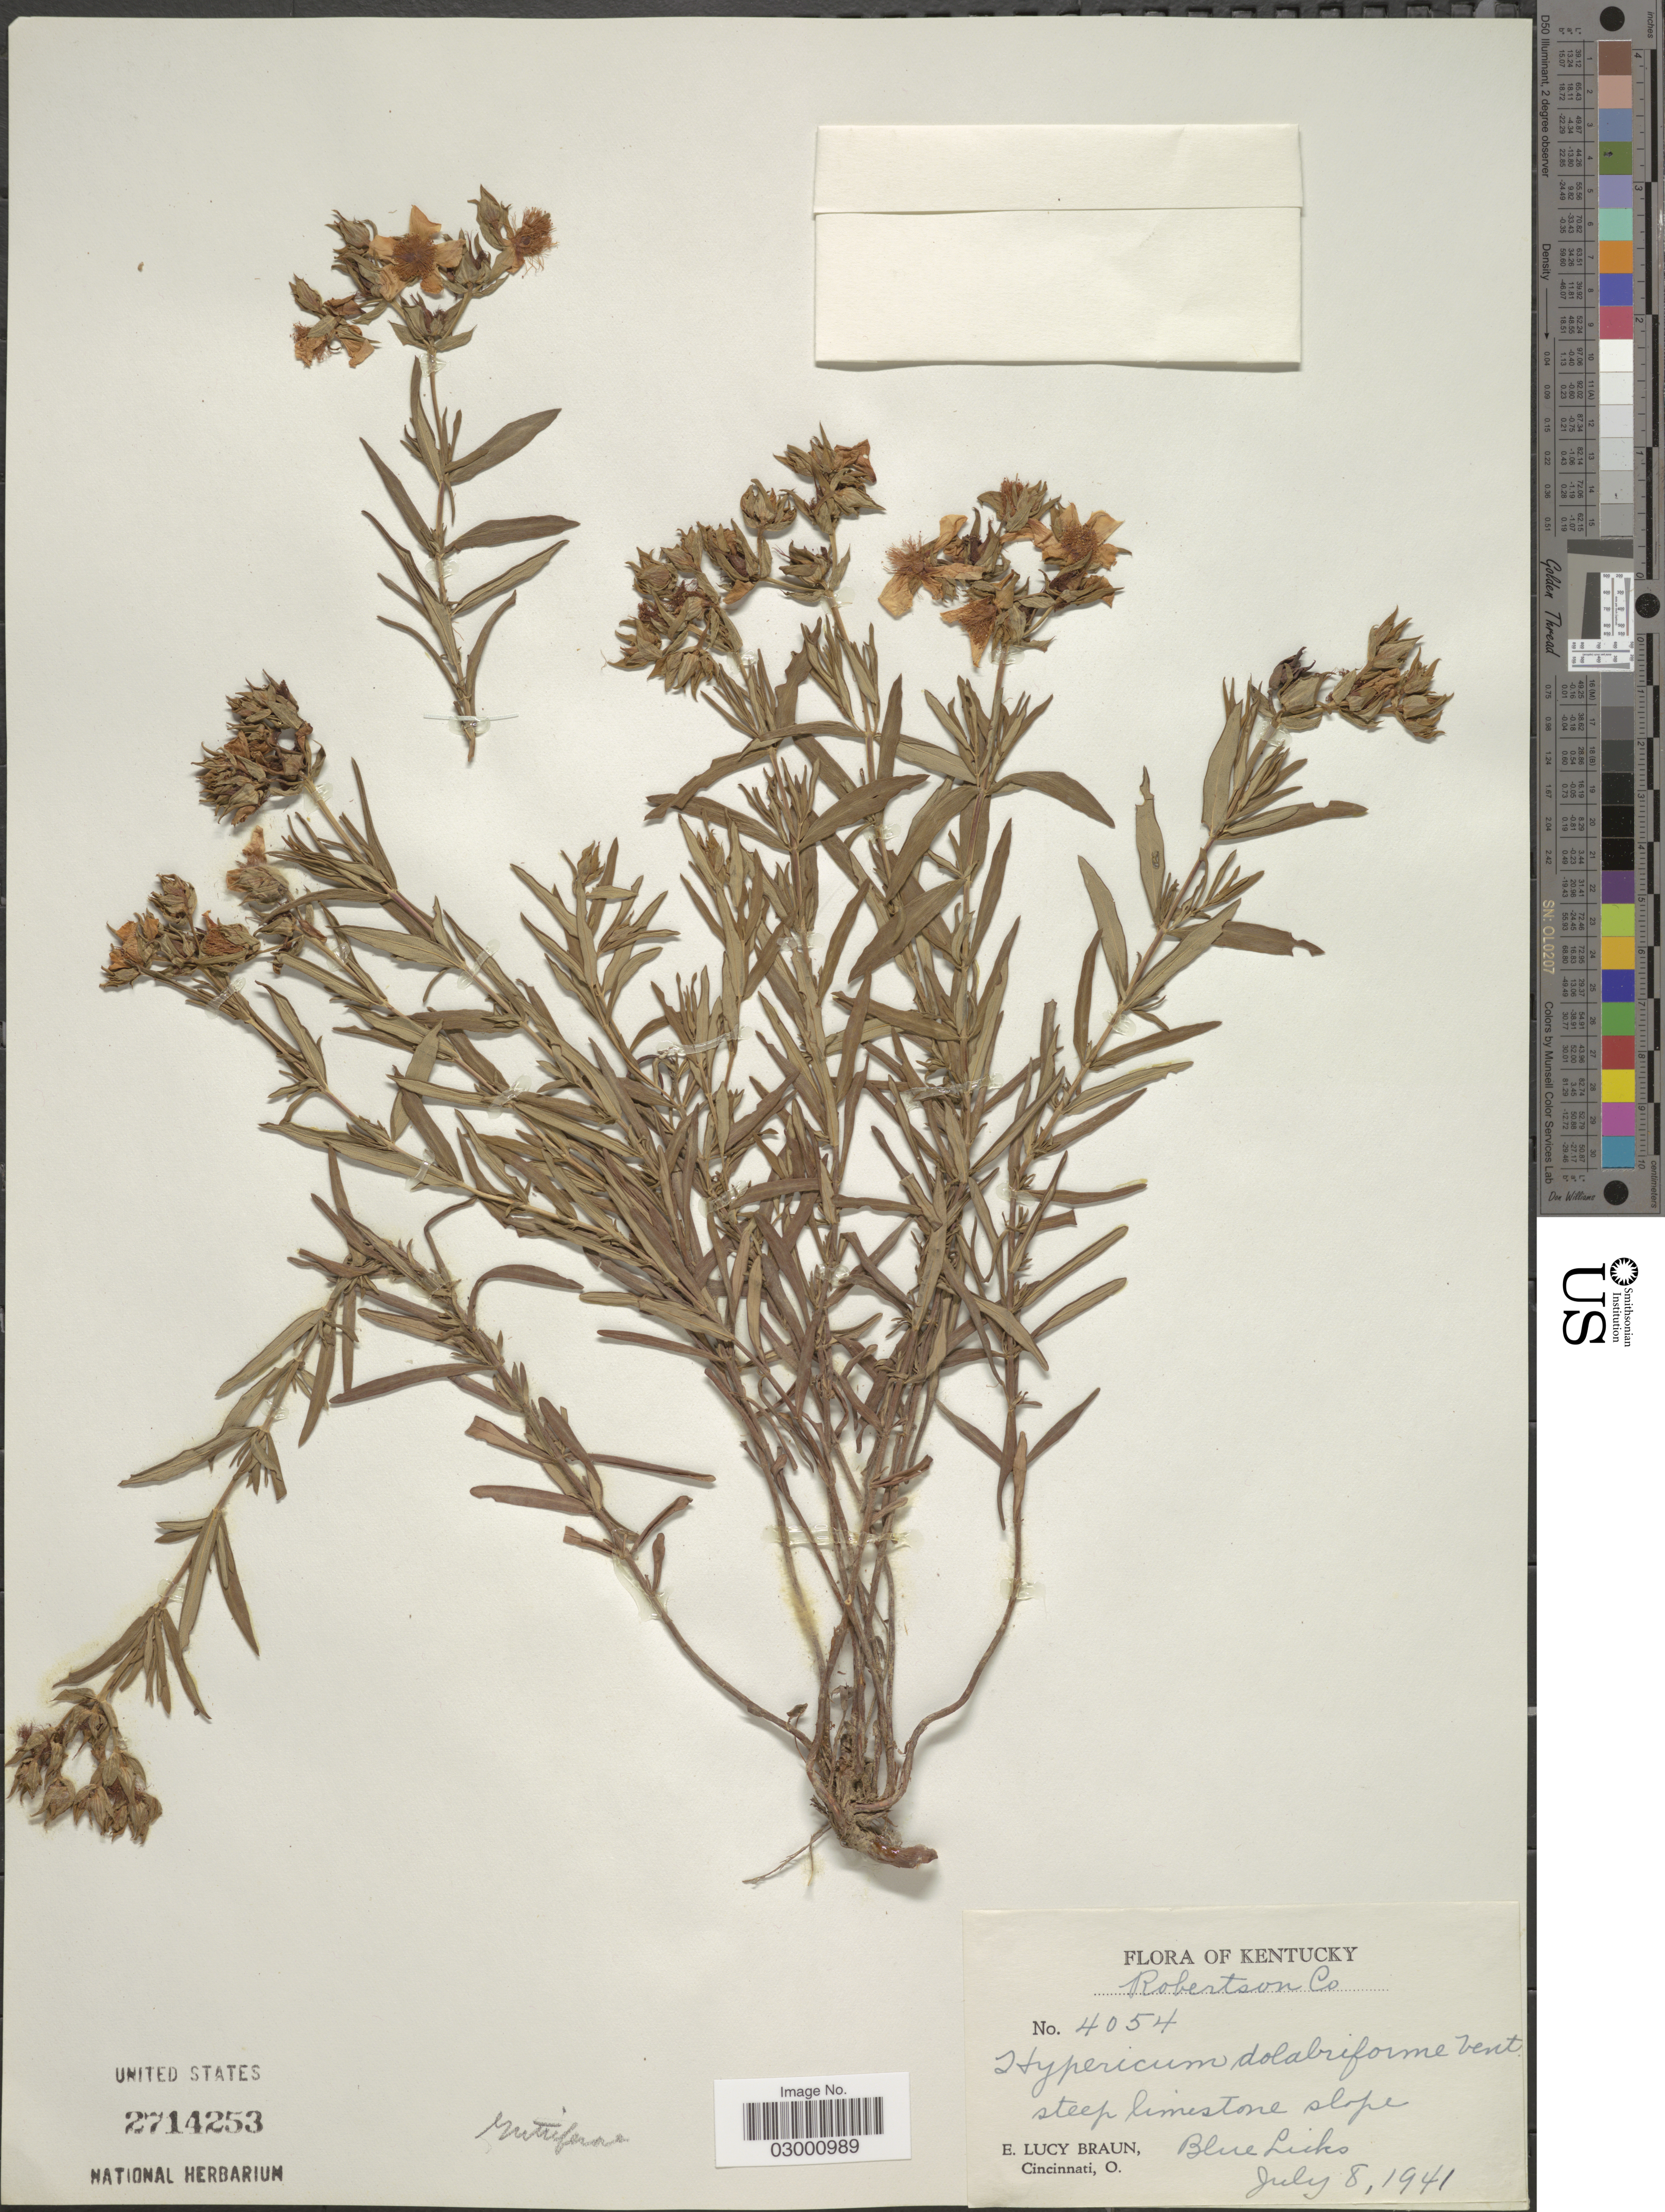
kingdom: Plantae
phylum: Tracheophyta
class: Magnoliopsida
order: Malpighiales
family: Hypericaceae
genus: Hypericum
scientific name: Hypericum dolabriforme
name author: Vent.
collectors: E. L. Braun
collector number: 4054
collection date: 1941-07-08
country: United States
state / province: Kentucky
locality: Robertson Co. Steep limestone slope Blue Licks.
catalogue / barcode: US 2714253